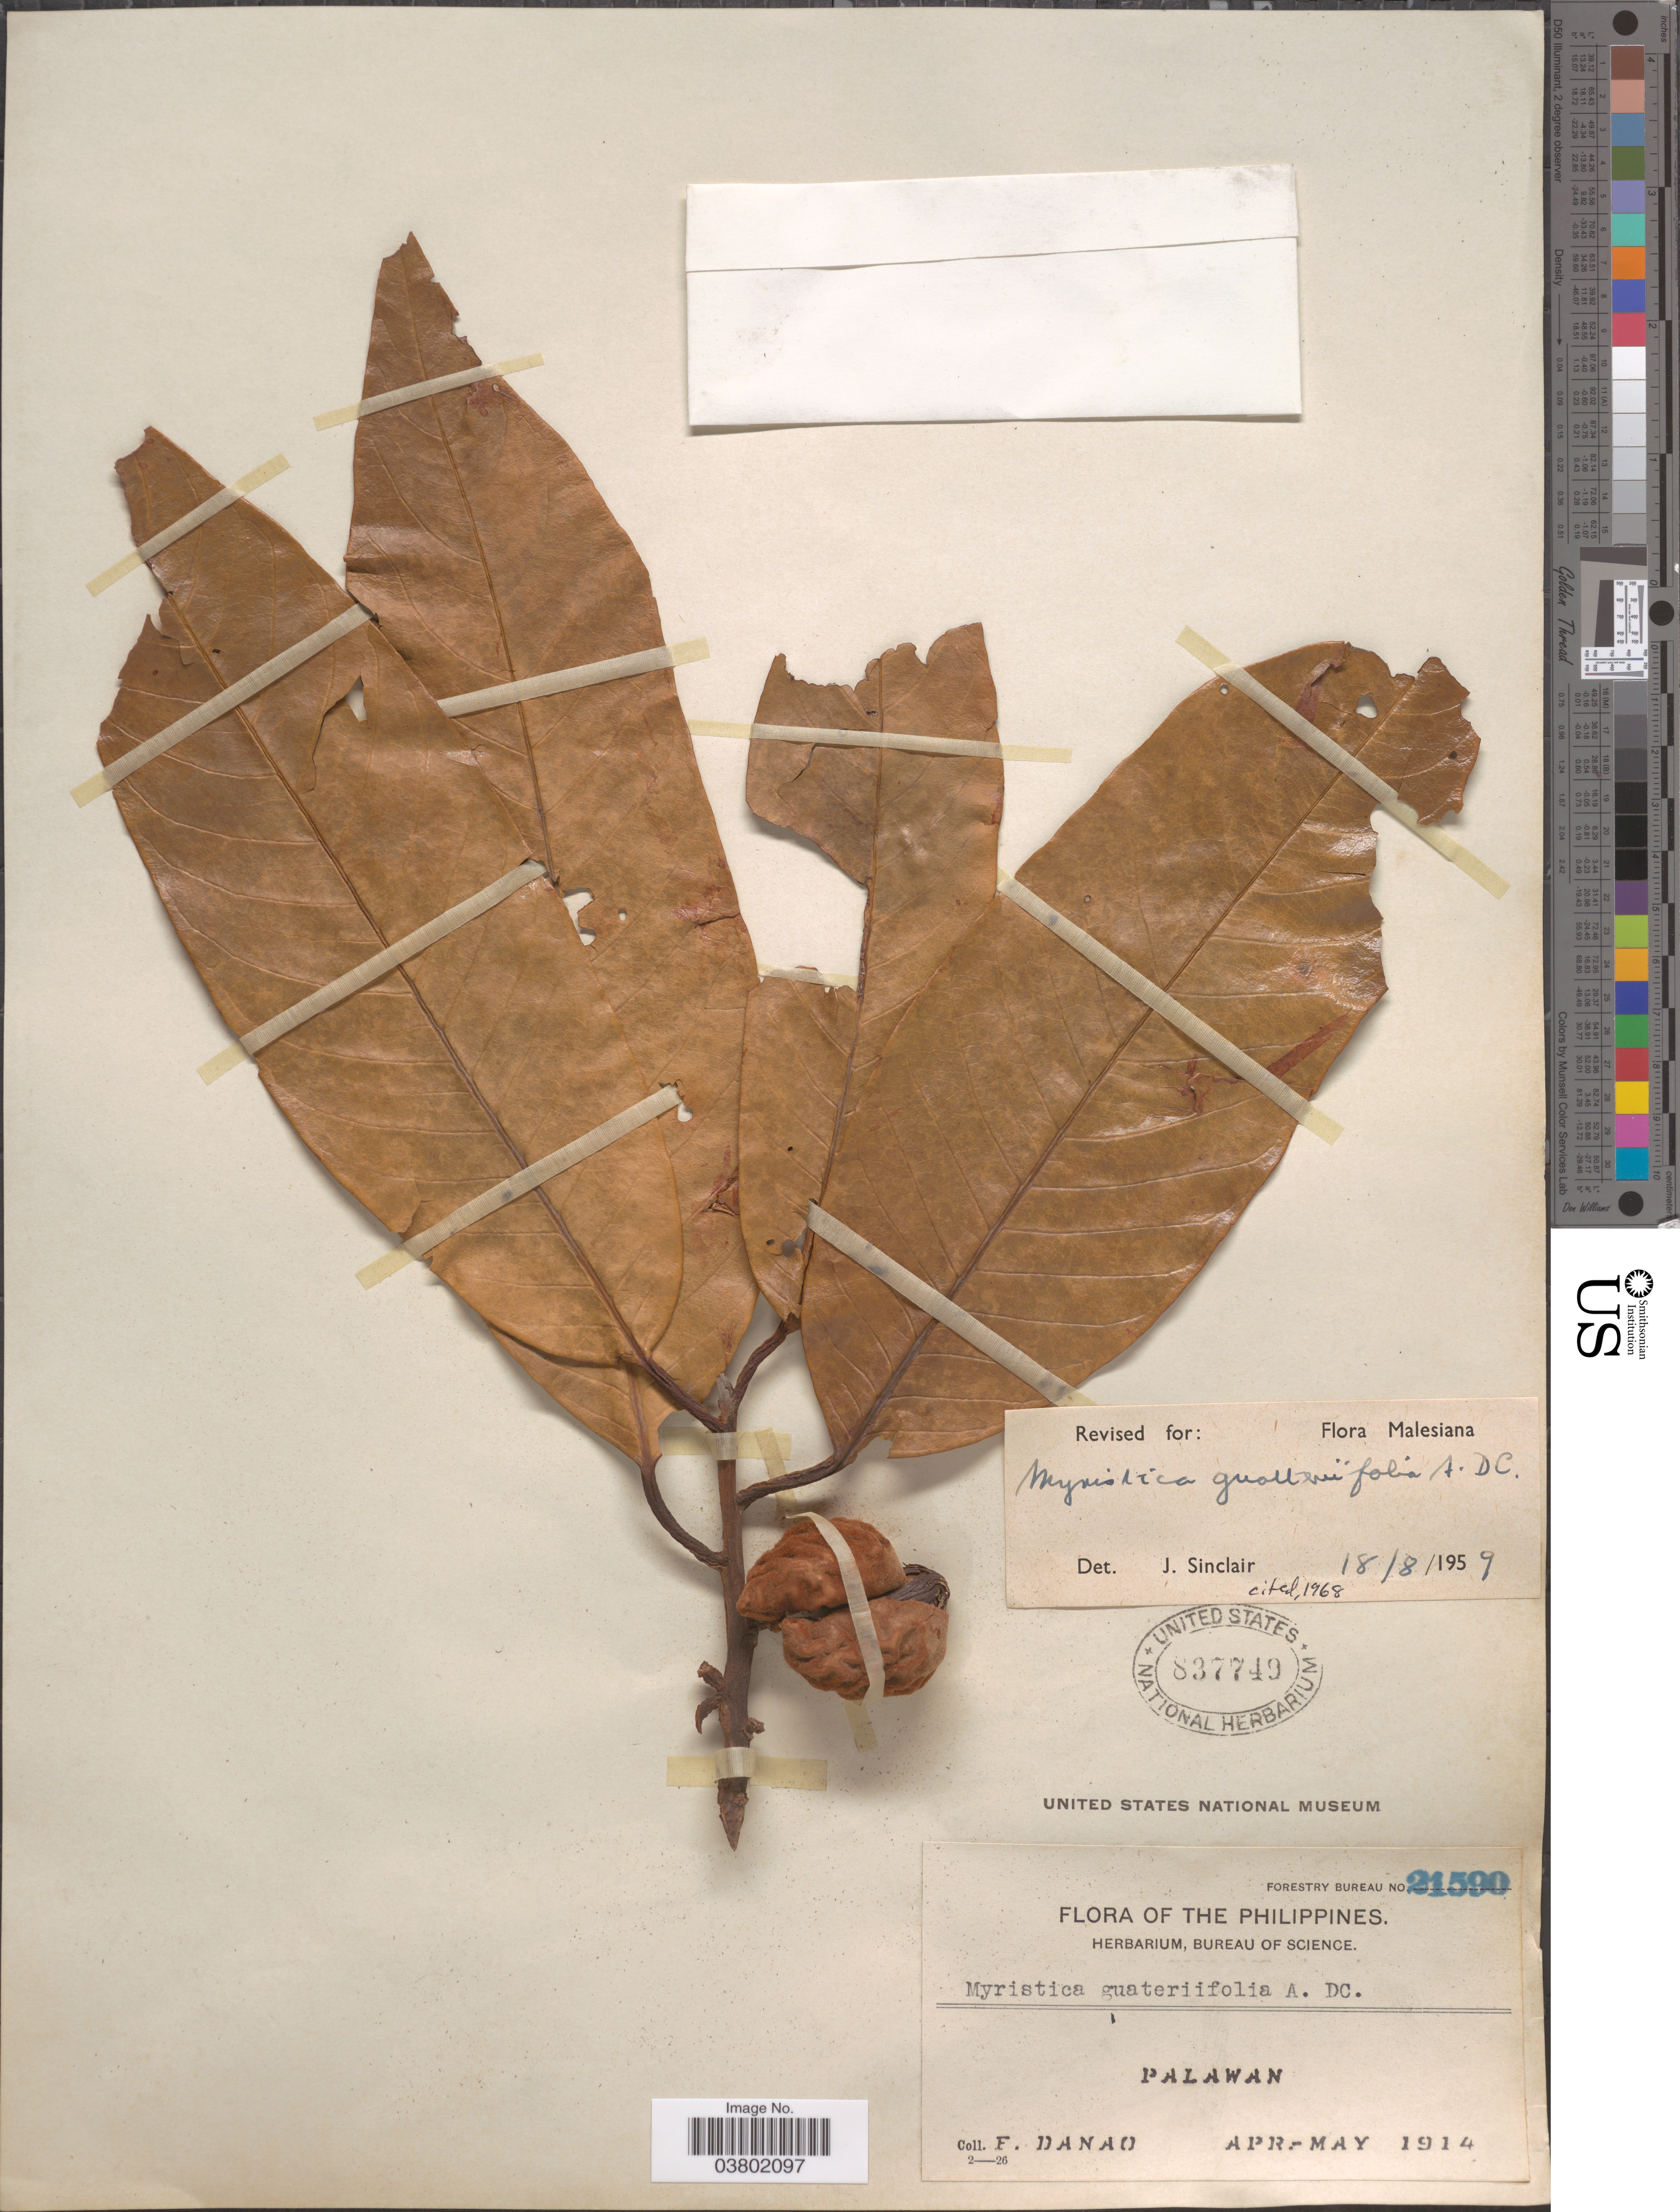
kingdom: Plantae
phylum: Tracheophyta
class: Magnoliopsida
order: Magnoliales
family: Myristicaceae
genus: Myristica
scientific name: Myristica guatteriifolia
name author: A. DC.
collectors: F. Danao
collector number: Forestry Bureau 21590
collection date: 1914-04/1914-05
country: Philippines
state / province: Mimaropa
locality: Palawan.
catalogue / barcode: US 837749